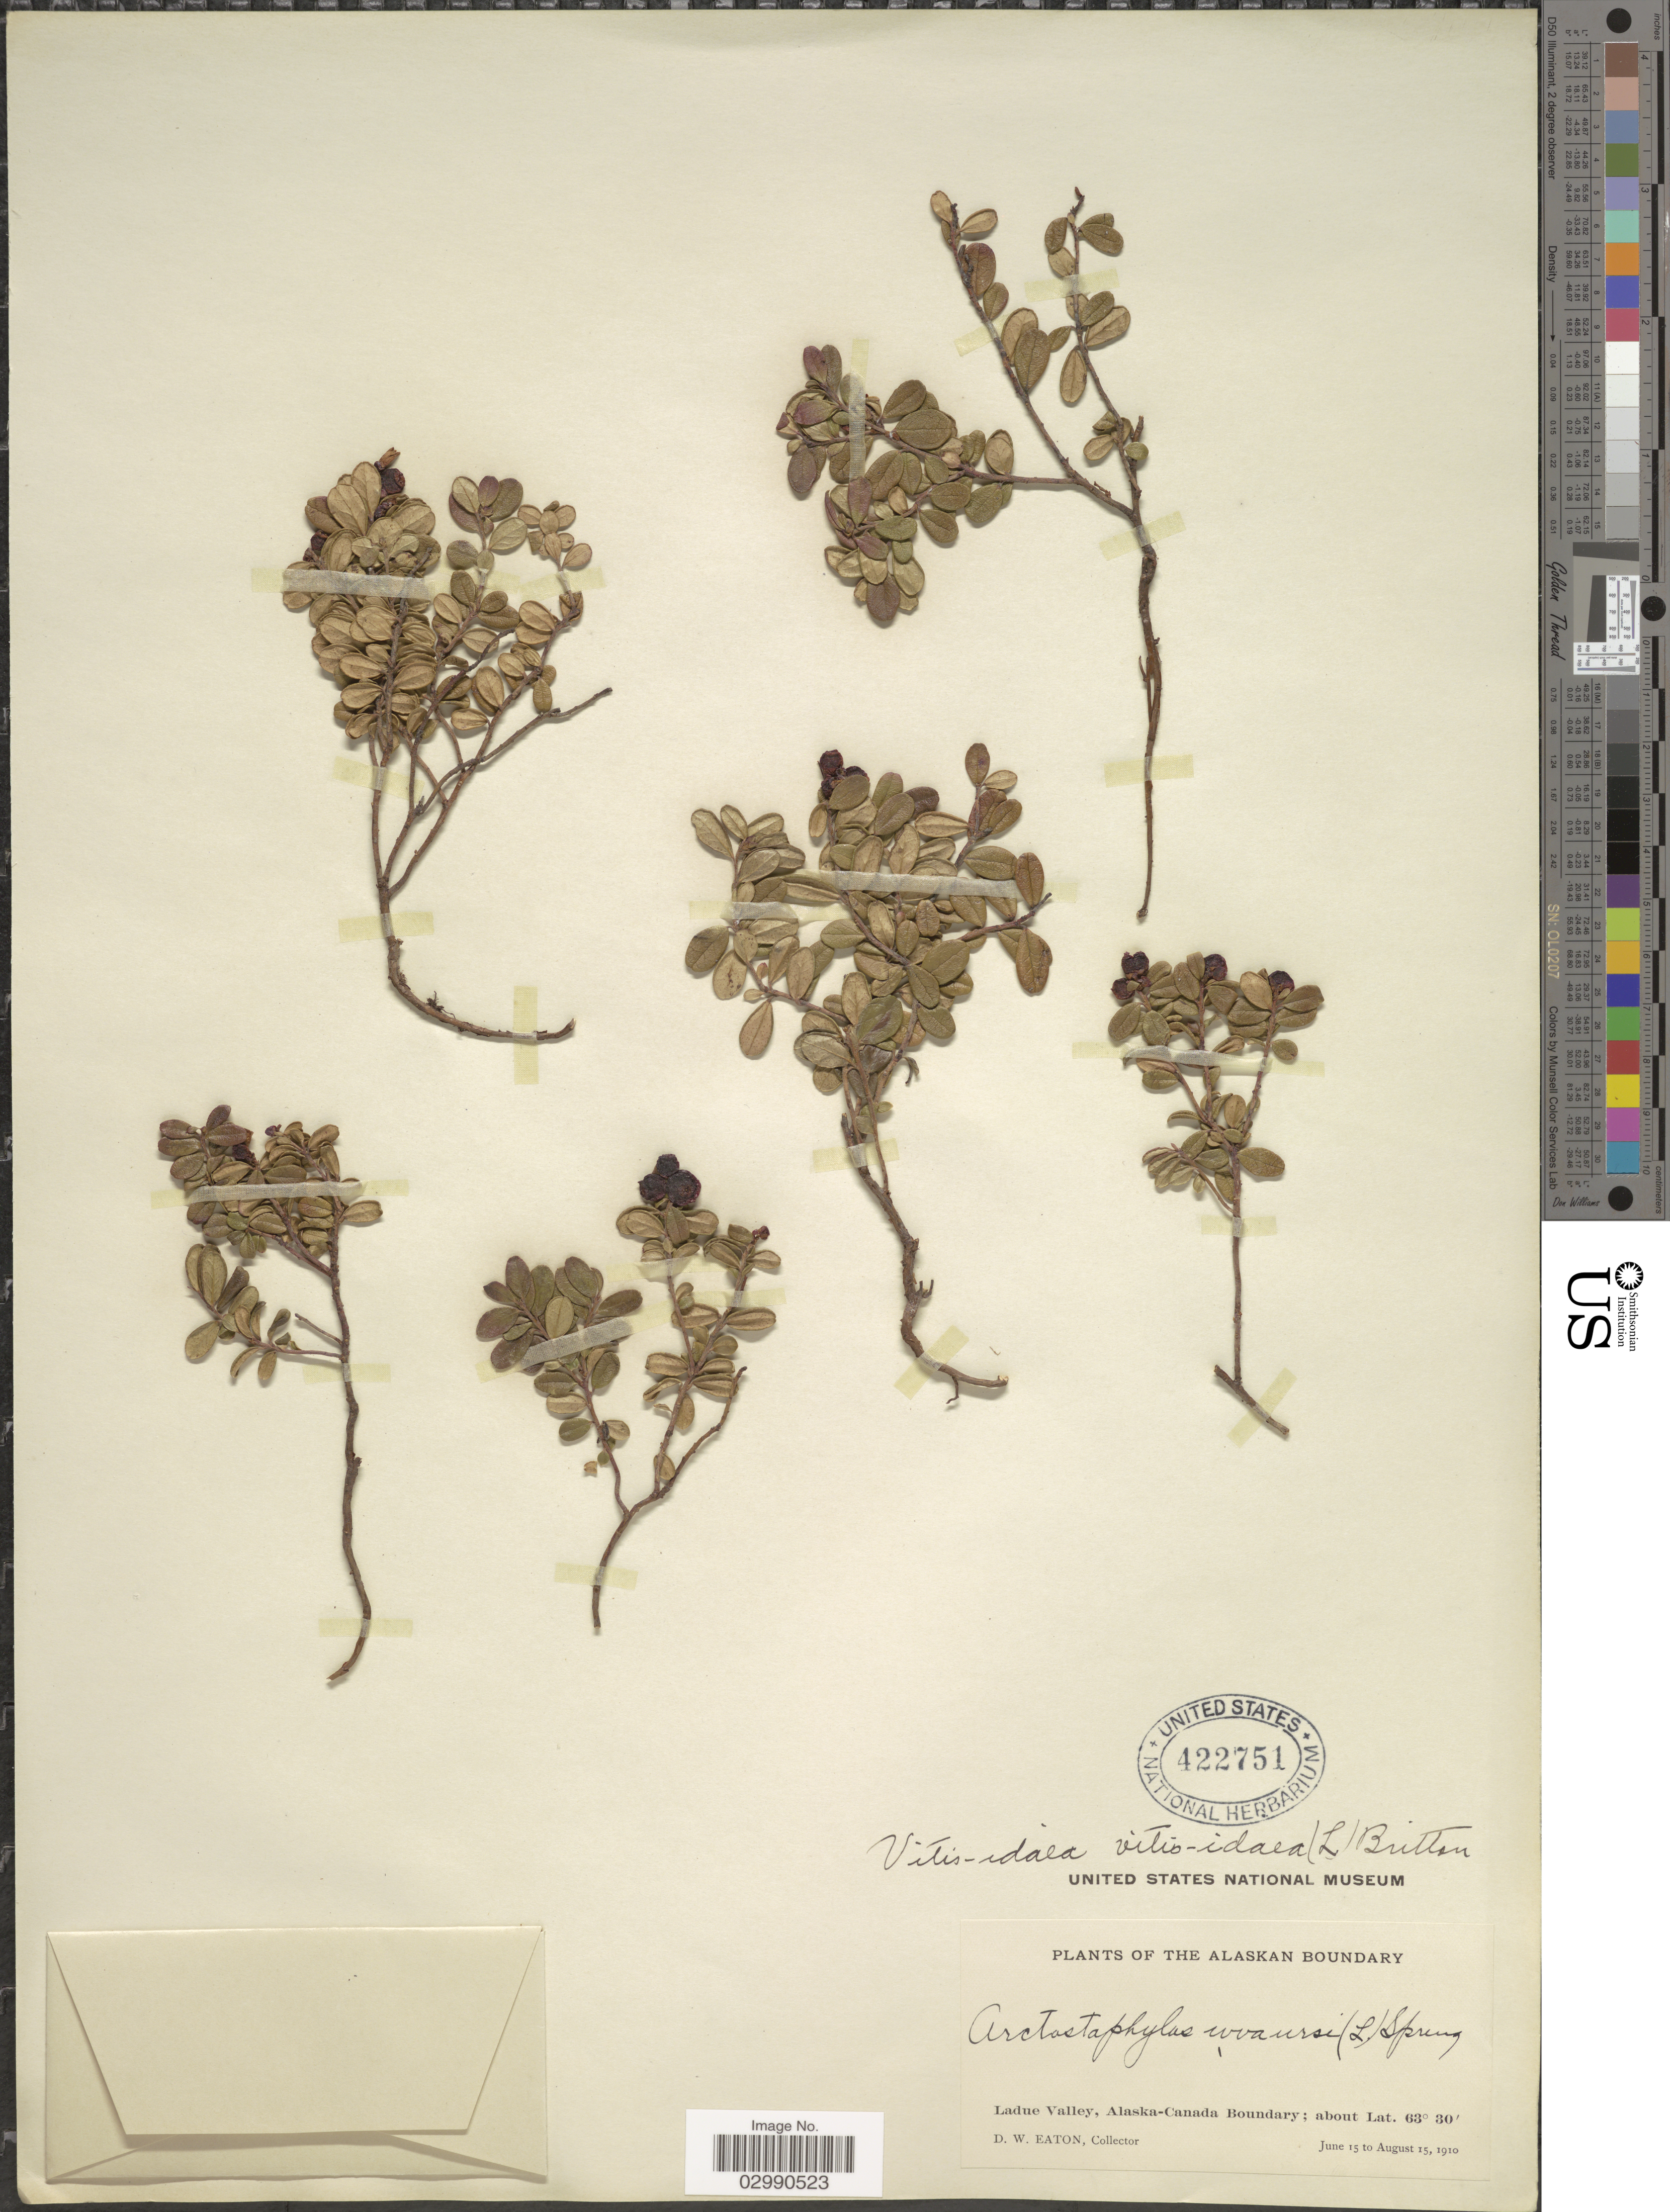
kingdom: Plantae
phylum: Tracheophyta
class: Magnoliopsida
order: Ericales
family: Ericaceae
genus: Vaccinium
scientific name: Vaccinium vitis-idaea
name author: L.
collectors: D. Eaton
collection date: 1910-06-15/1910-08-15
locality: Ladue Valley, Alaska-Canada Boundary.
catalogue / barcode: US 422751